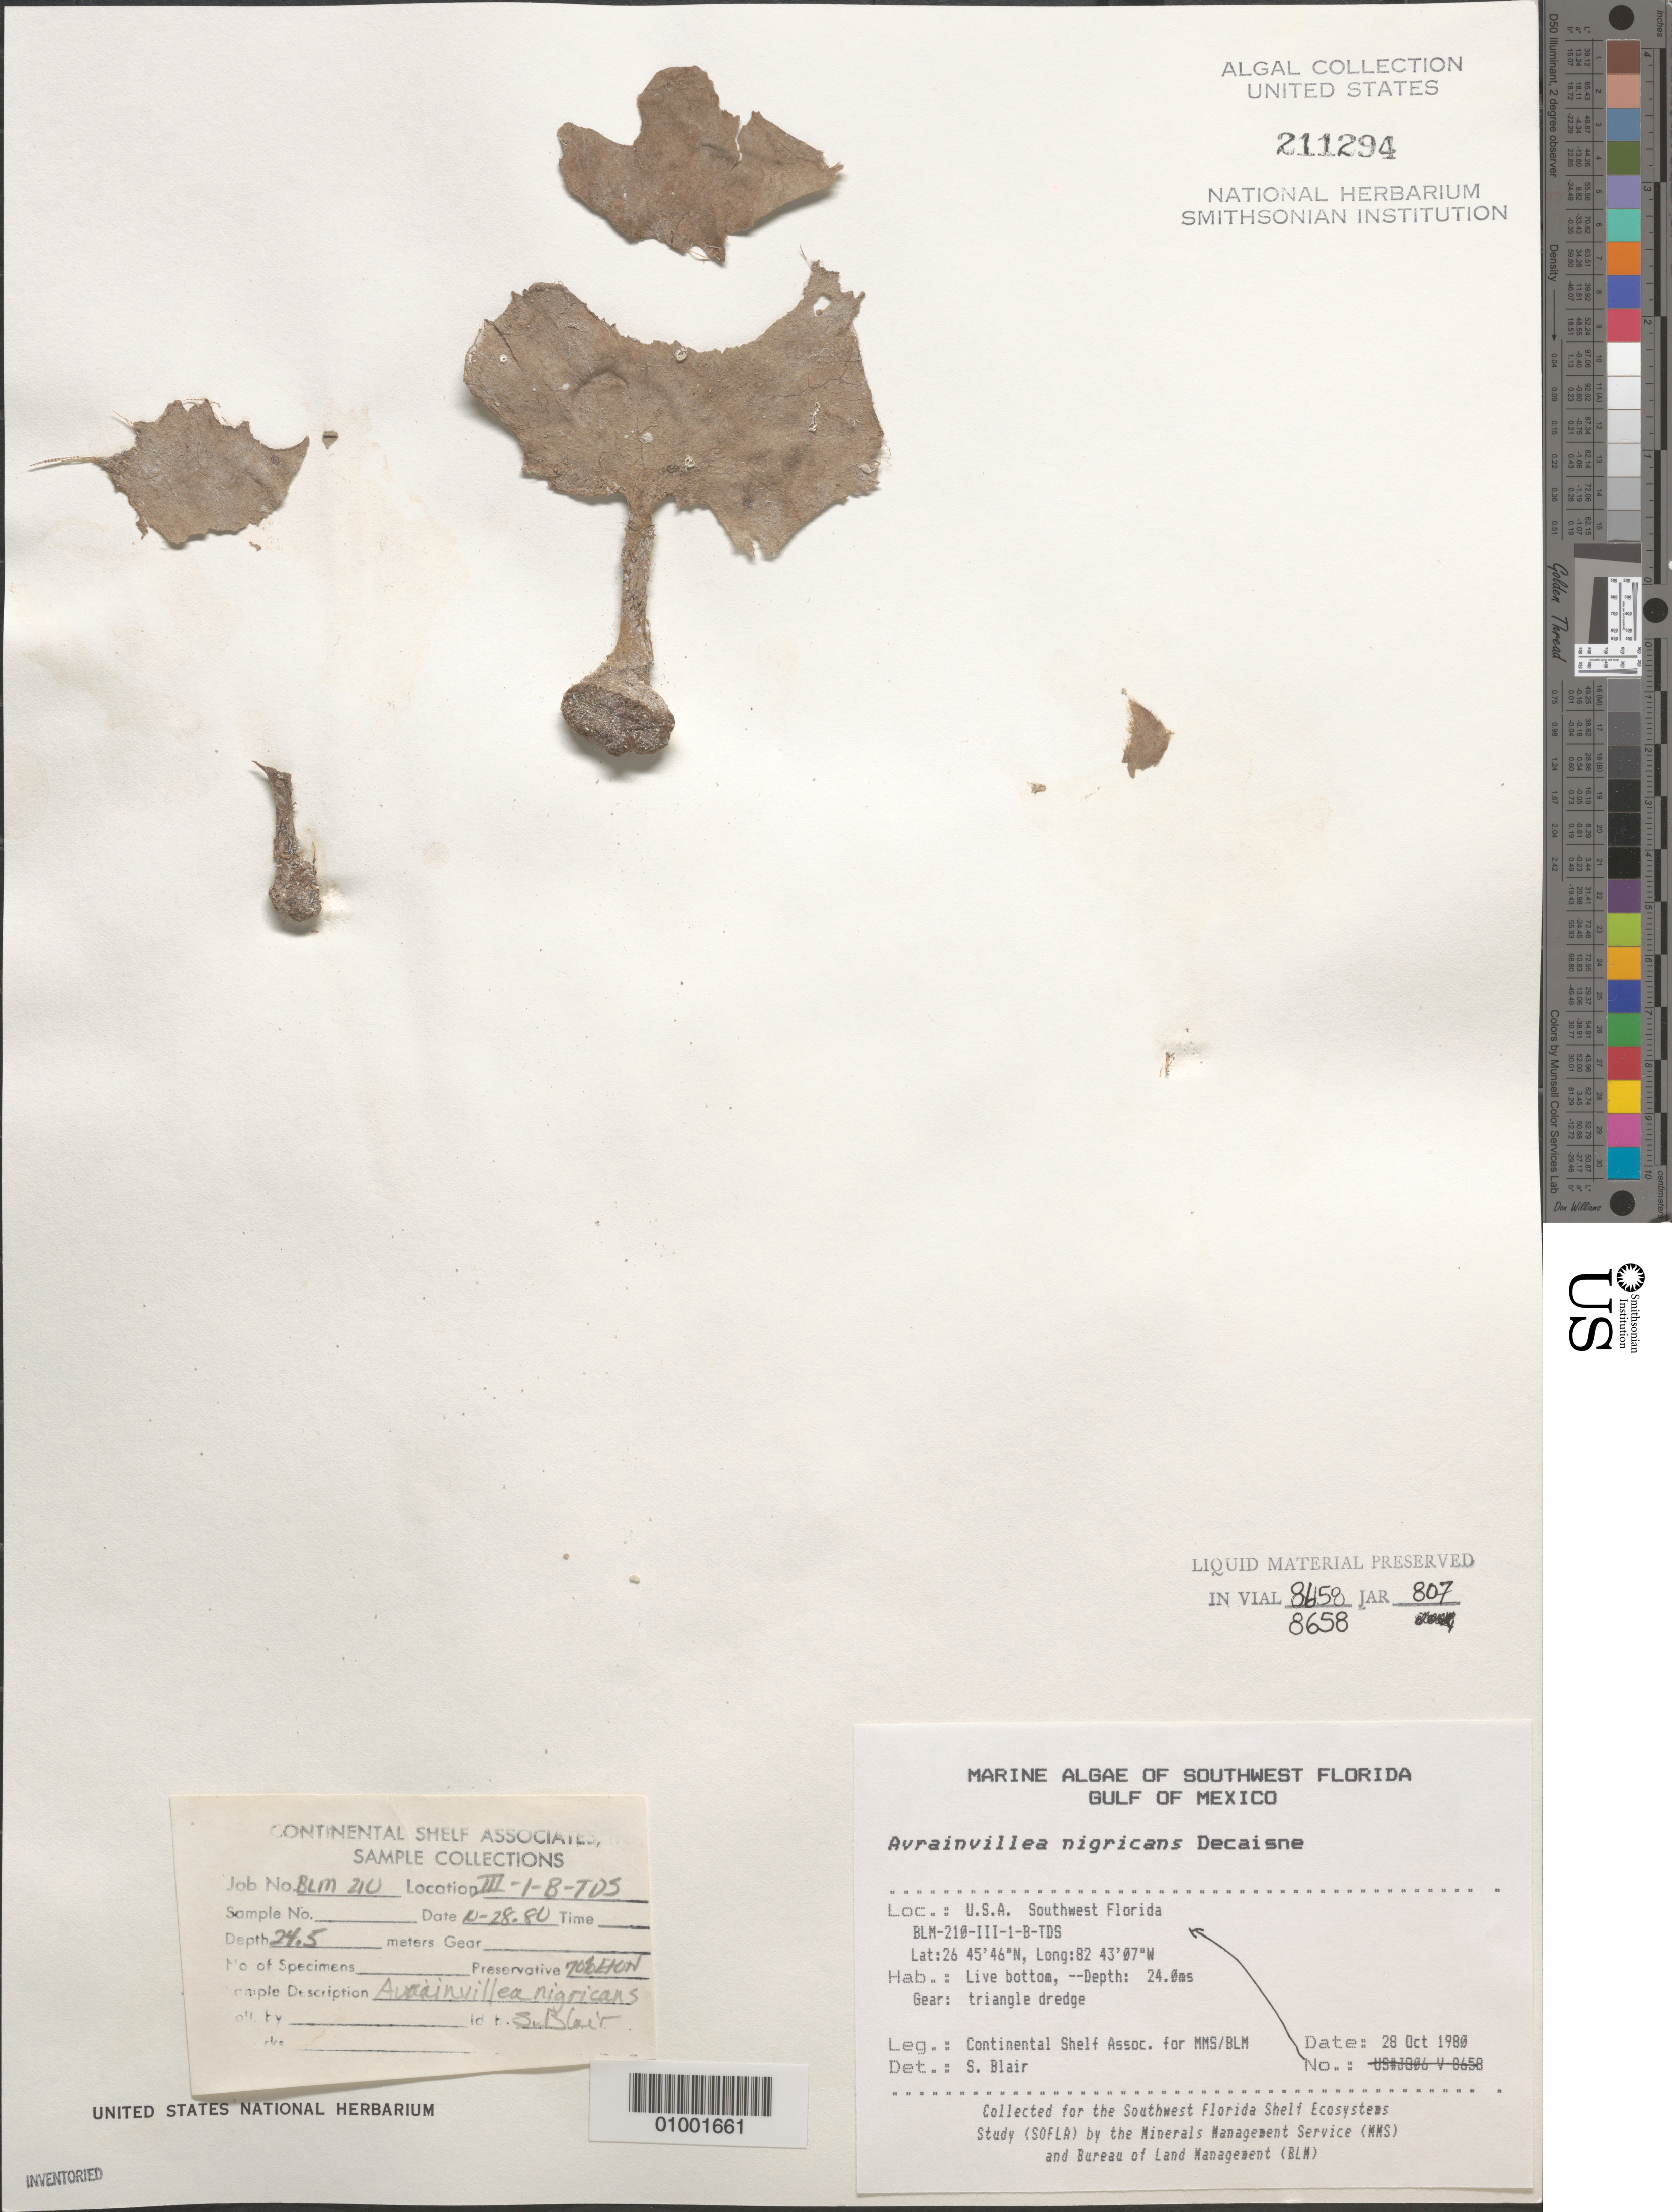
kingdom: Plantae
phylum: Chlorophyta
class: Ulvophyceae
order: Bryopsidales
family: Dichotomosiphonaceae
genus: Avrainvillea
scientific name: Avrainvillea nigricans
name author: Decne.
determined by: Blair, S. M.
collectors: Continental Shelf Associates for the MMS/BLM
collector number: BLM-210-III-1-B-TDS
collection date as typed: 28 Oct 1980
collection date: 1980-10-28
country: United States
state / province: Florida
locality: Gulf of Mexico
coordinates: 26 45'46"N, 82 43'07"W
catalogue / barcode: US 211294